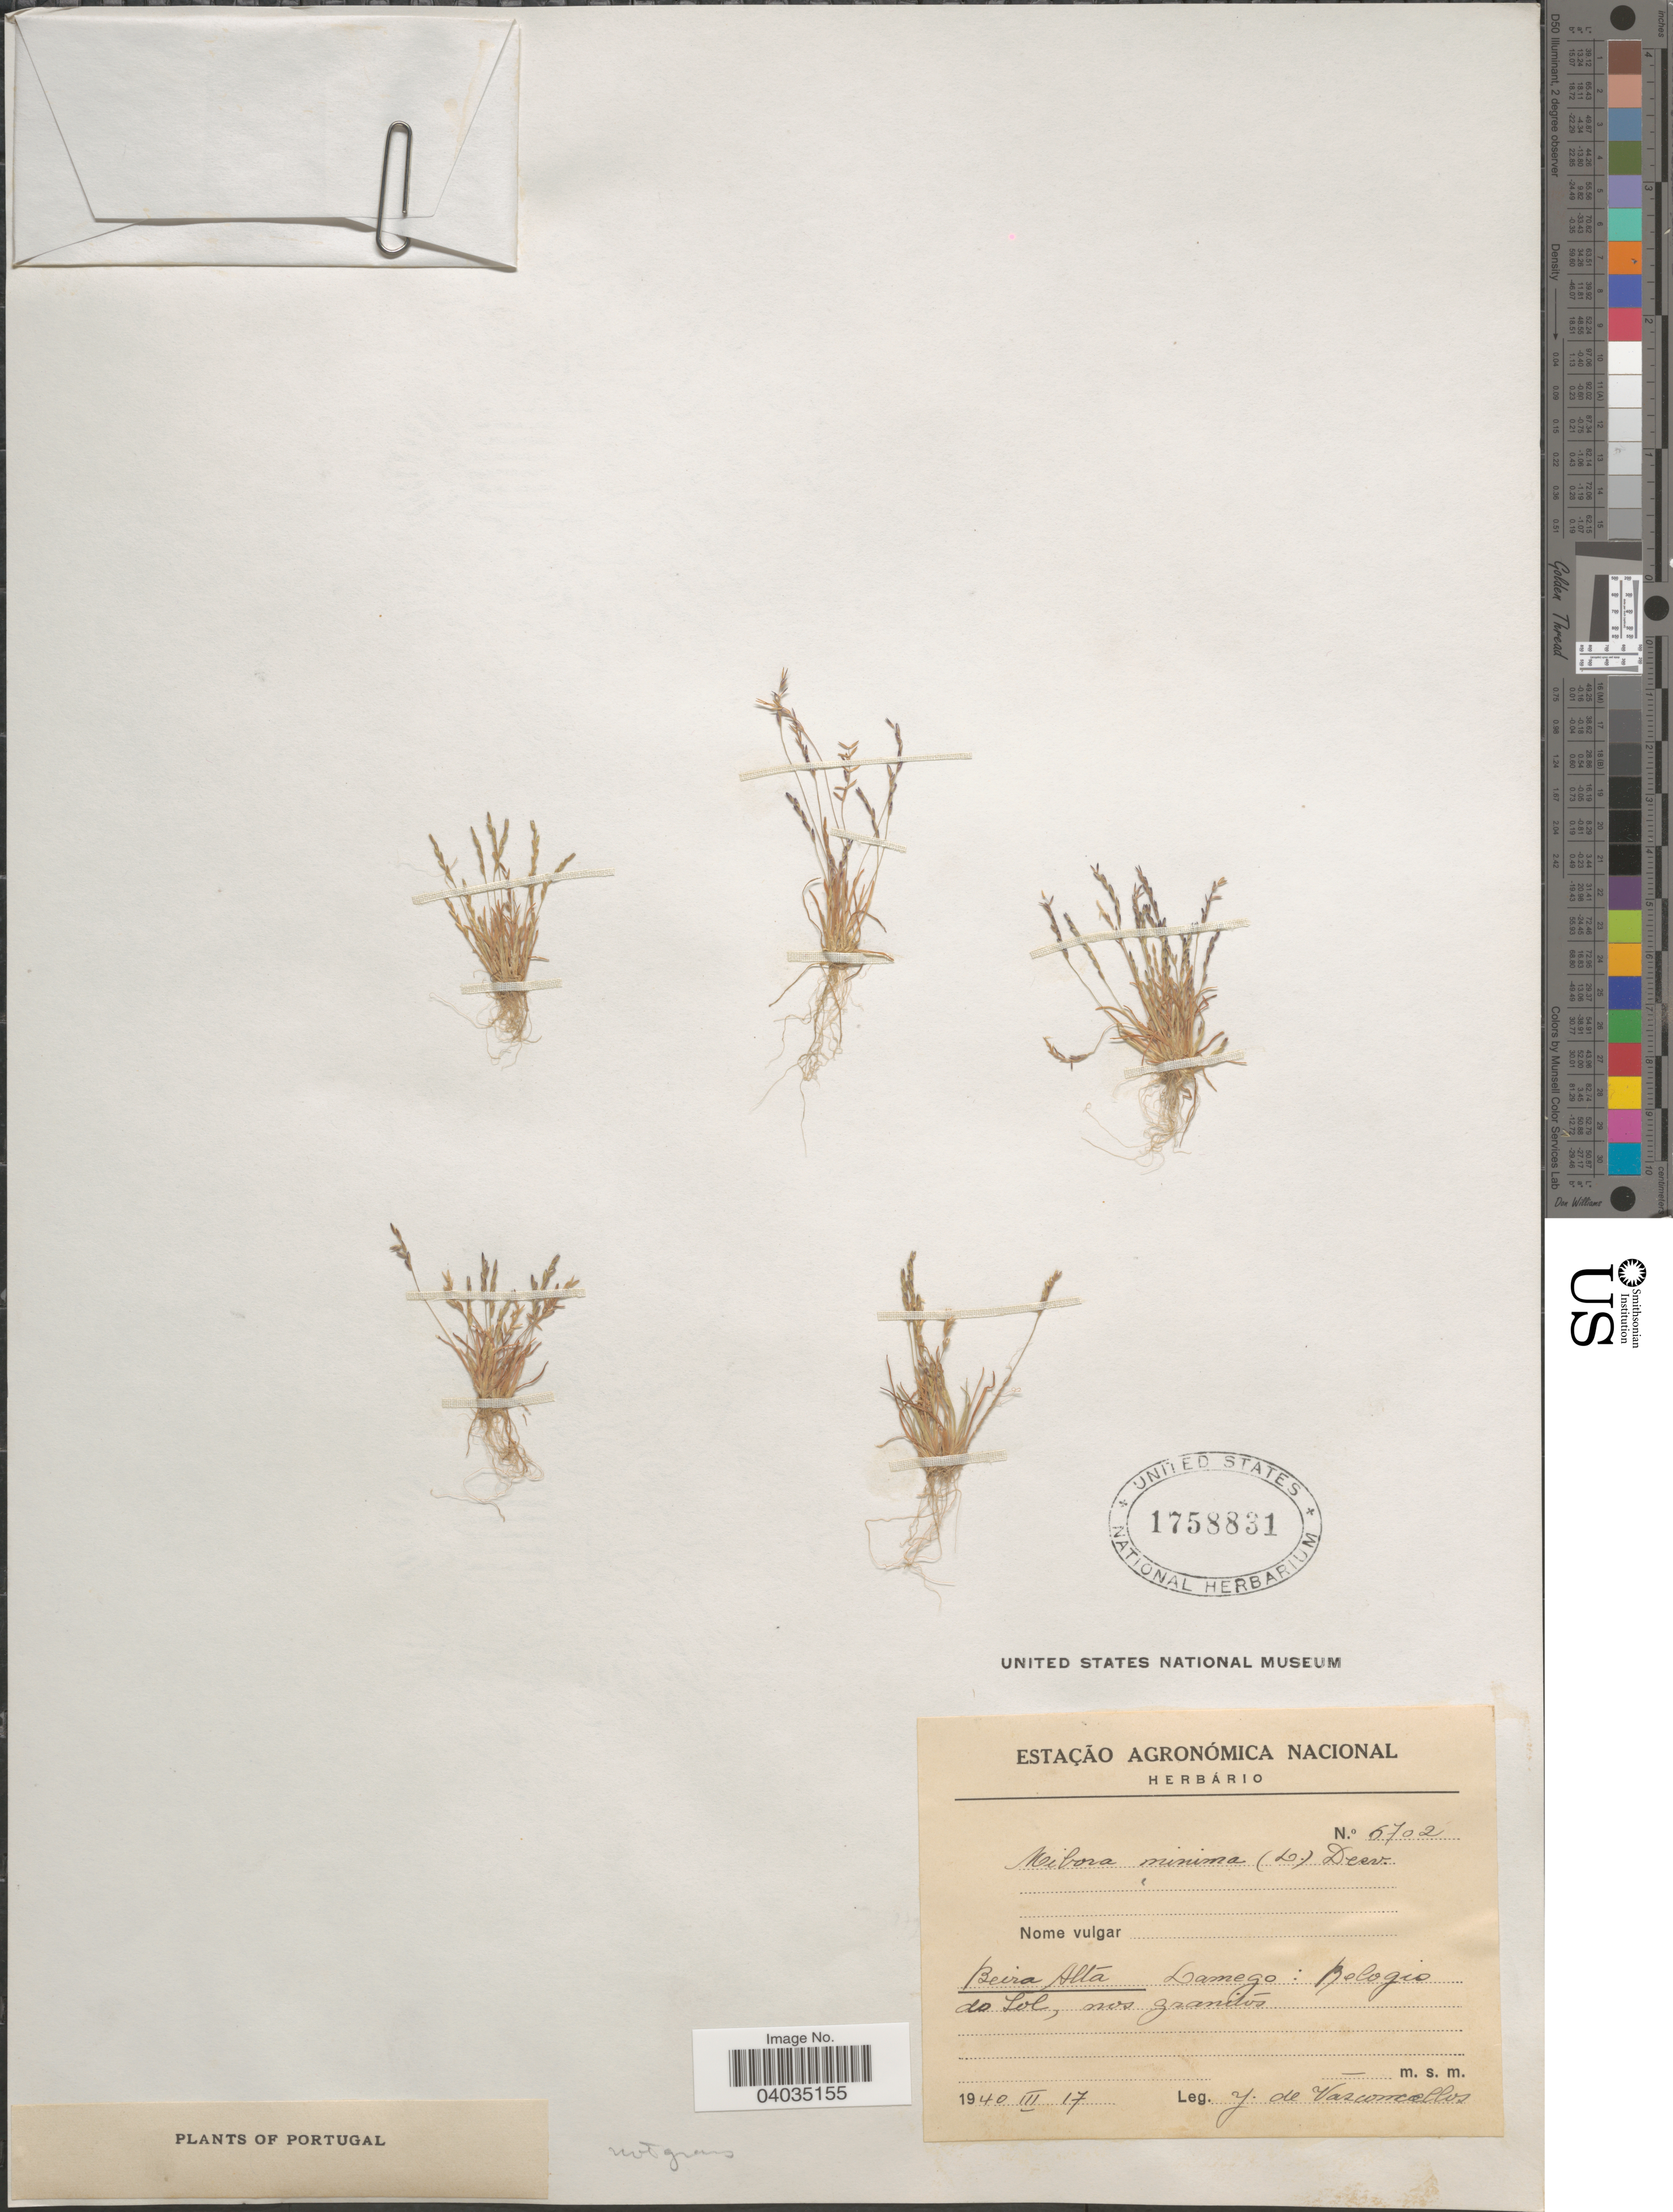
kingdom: Plantae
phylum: Tracheophyta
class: Liliopsida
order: Poales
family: Poaceae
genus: Mibora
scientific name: Mibora minima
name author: (L.) Desv.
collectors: J. Vasconcallos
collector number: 5702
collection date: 1940-03-17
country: Portugal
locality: Beira Alta Lamego: Bologio do Sol, nos granitos.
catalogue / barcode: US 1758831